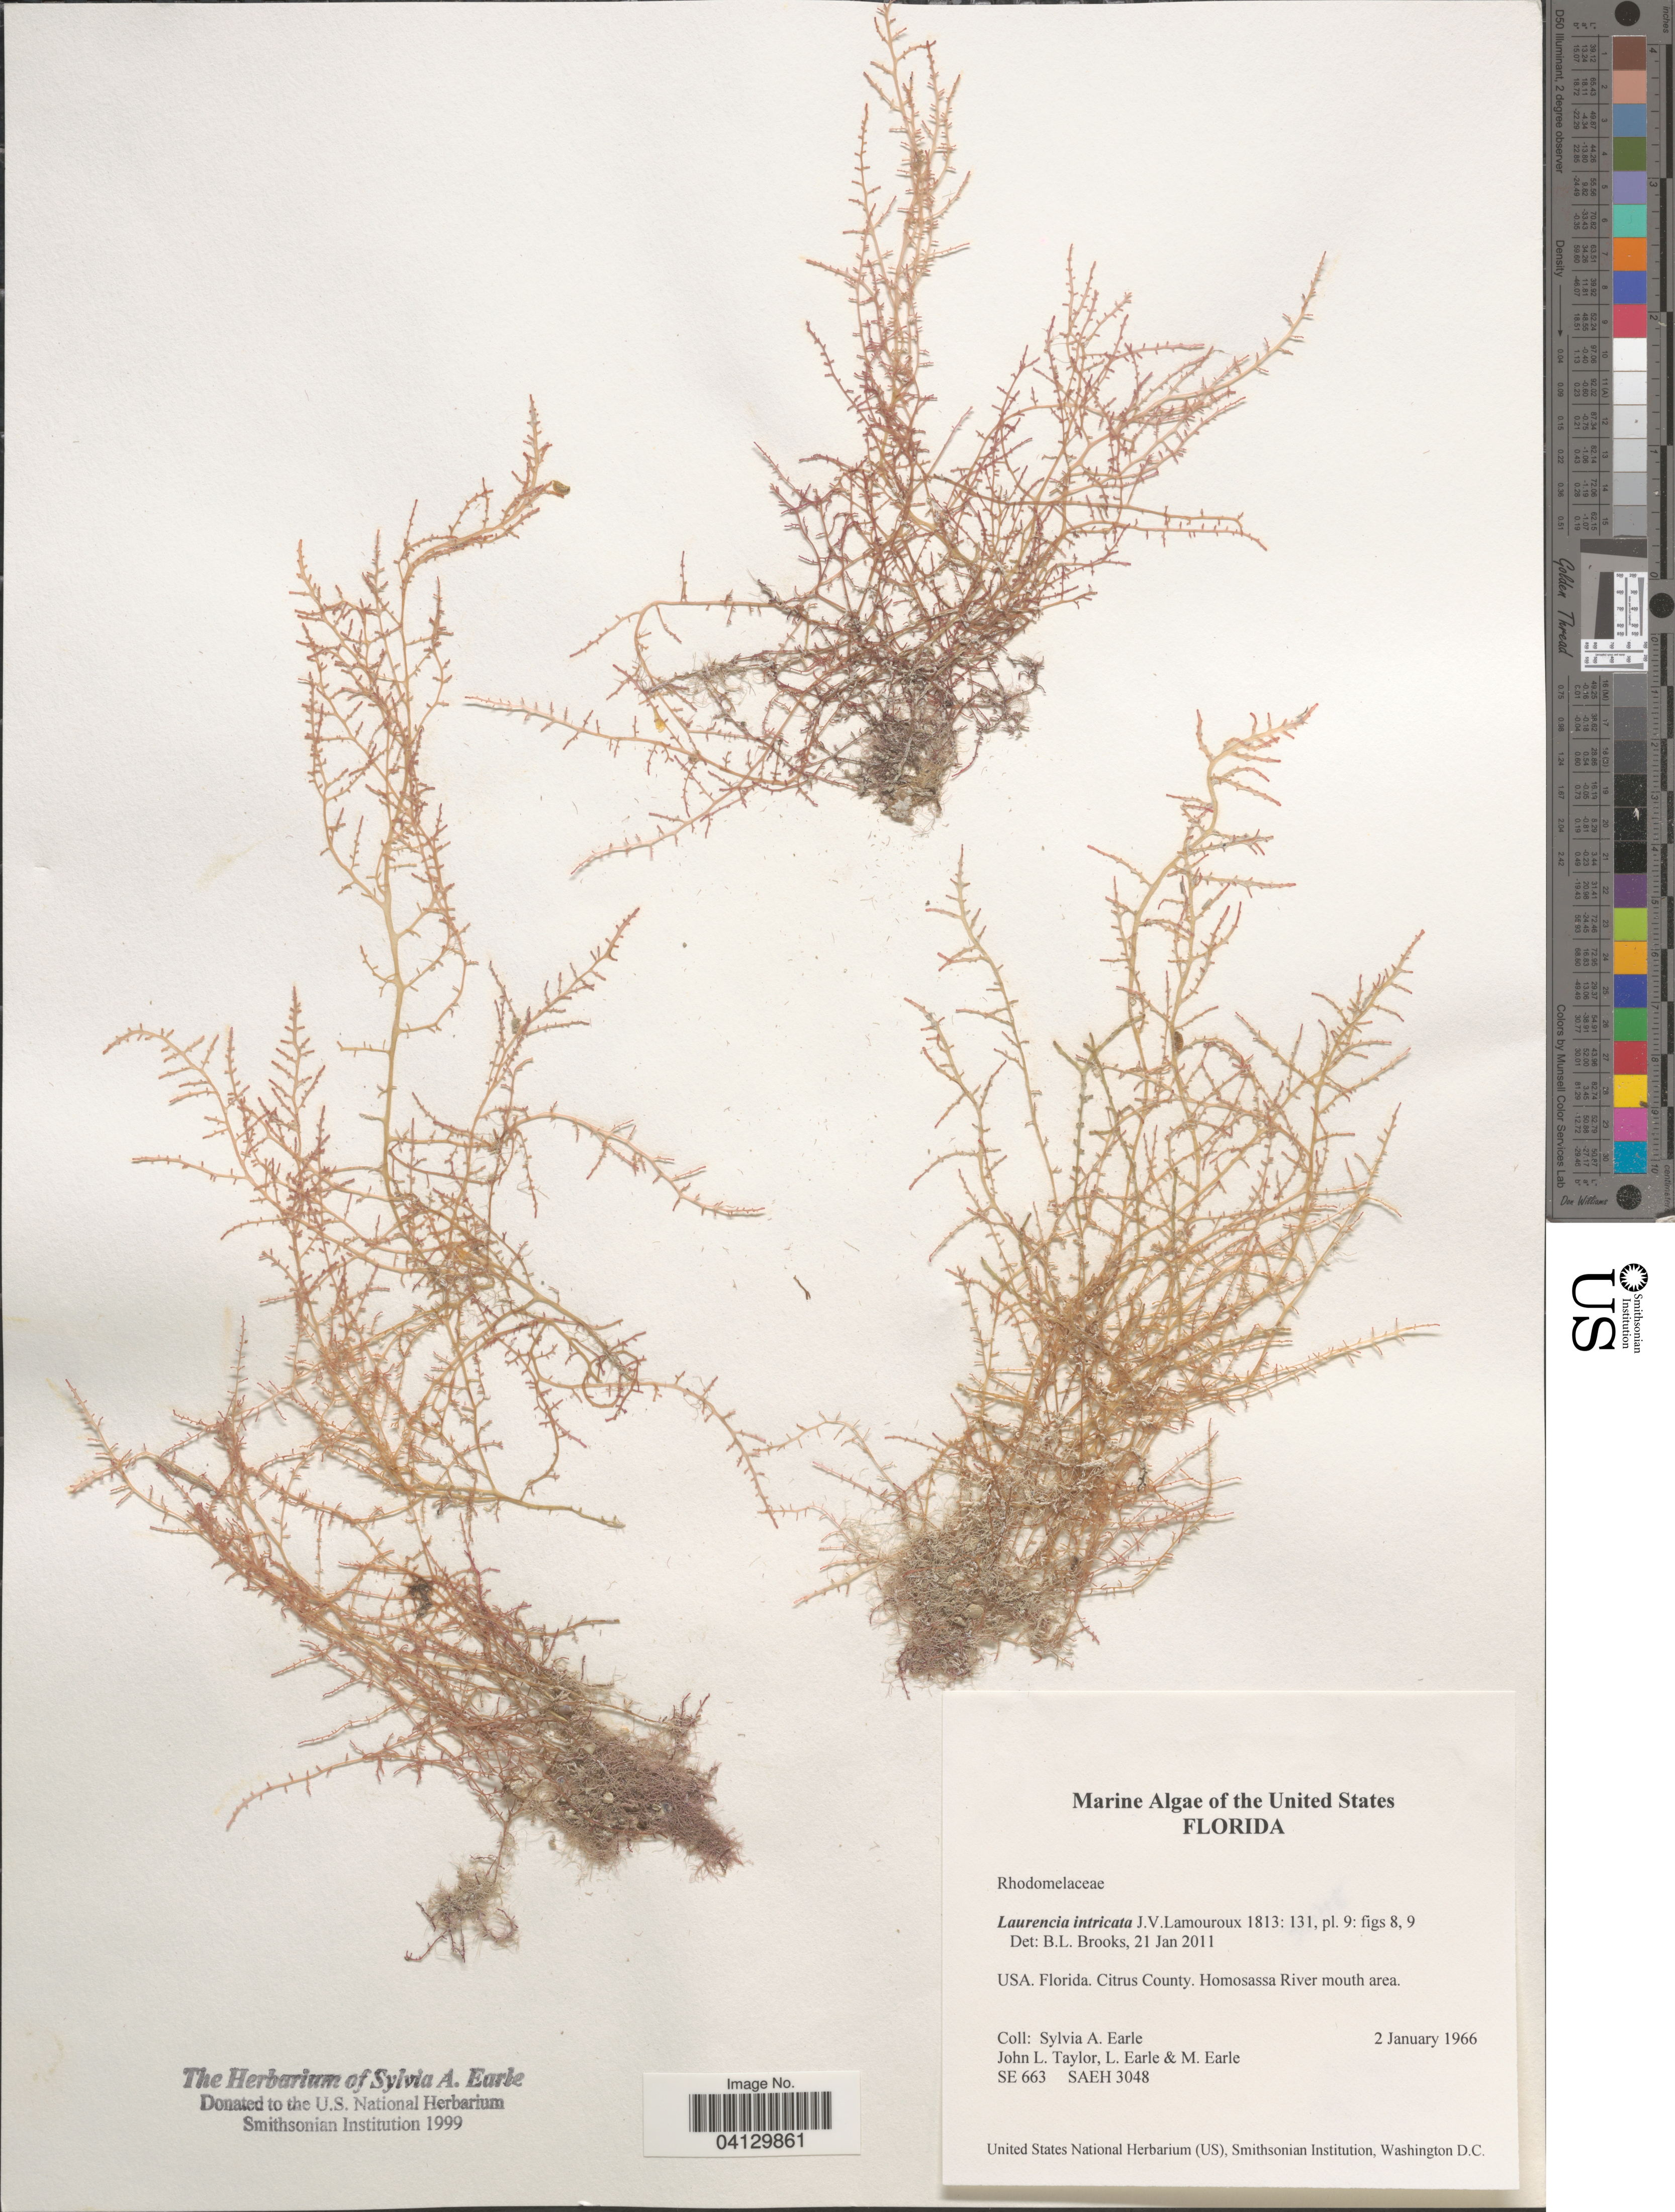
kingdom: Plantae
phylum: Rhodophyta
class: Florideophyceae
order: Ceramiales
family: Rhodomelaceae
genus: Laurencia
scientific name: Laurencia intricata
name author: J.V.Lamouroux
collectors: S. A. Earle, J. L. Taylor, L. Earle & M. Earle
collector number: SE663/SAEH3048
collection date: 1966-01-02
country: United States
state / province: Florida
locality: Citrus County. Homosassa River mouth area.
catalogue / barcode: US 328699